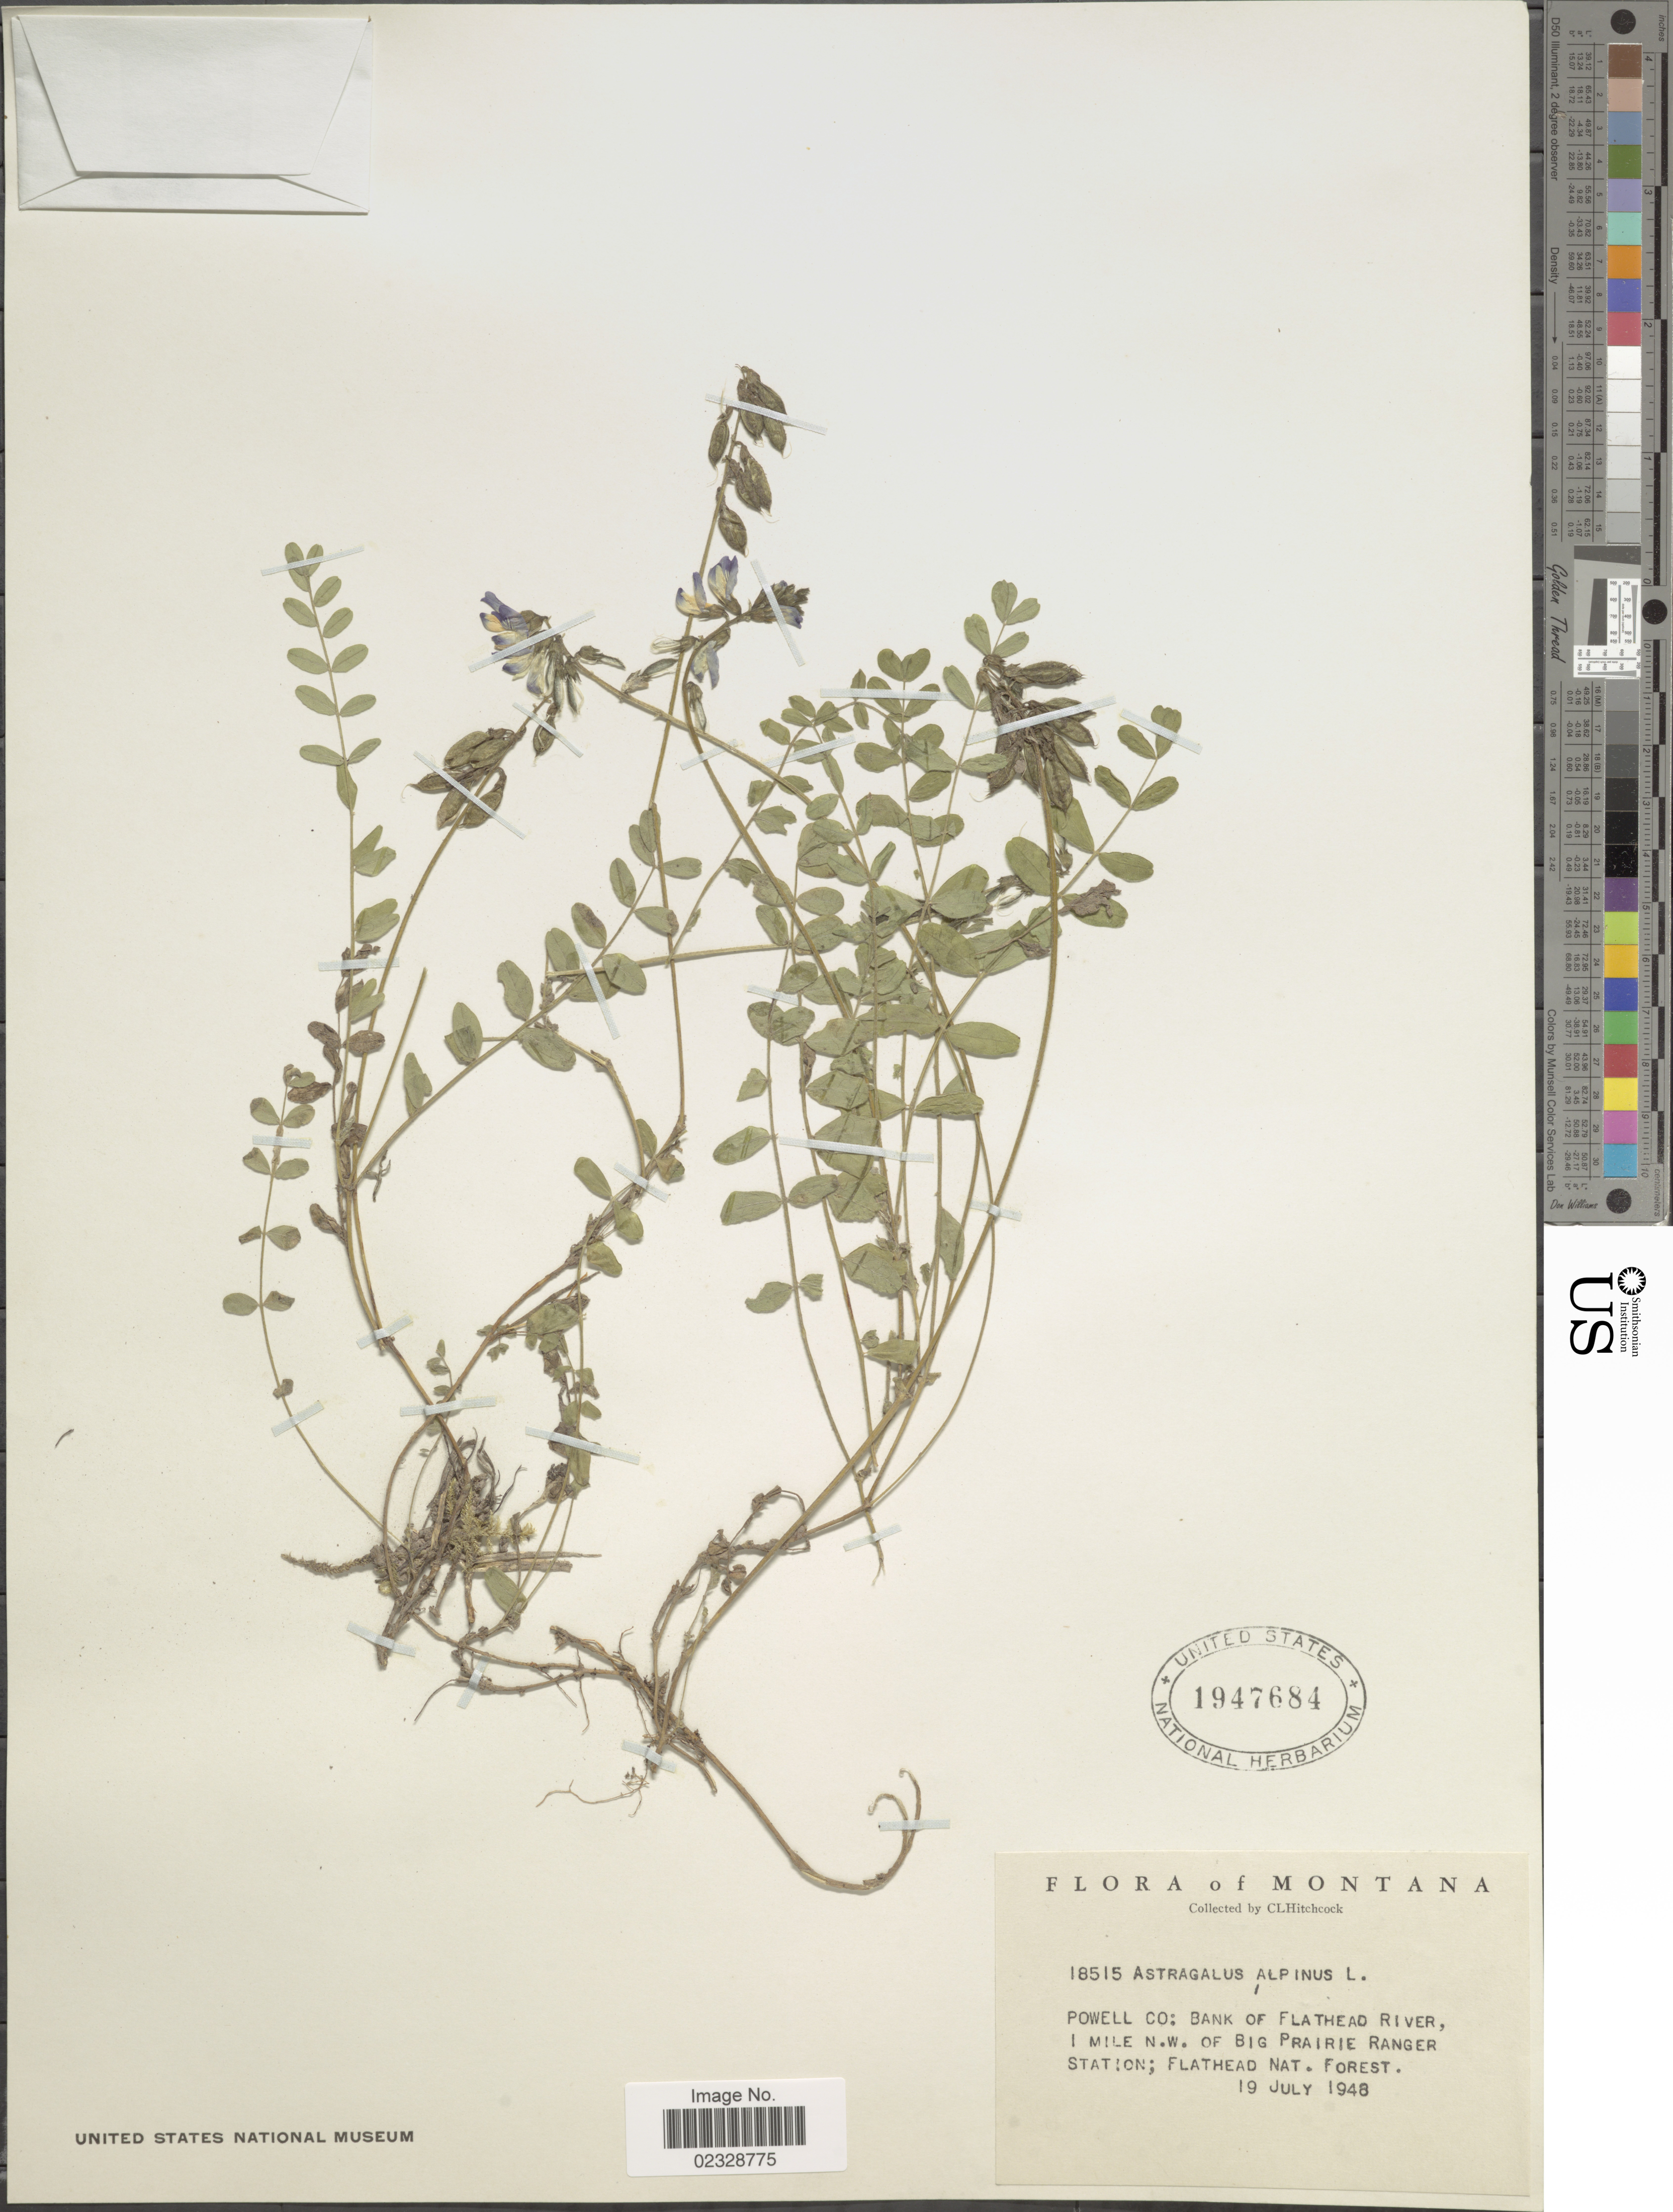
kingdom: Plantae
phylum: Tracheophyta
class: Magnoliopsida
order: Fabales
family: Fabaceae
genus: Astragalus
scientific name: Astragalus alpinus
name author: L.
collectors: C. L. Hitchcock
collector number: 18515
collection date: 1948-07-19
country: United States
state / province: Montana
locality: Powell Co., bank of Flathead River, 1 mile N.W. of Big Prairie Ranger Station, Flathead Nat. Forest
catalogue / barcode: US 1947684